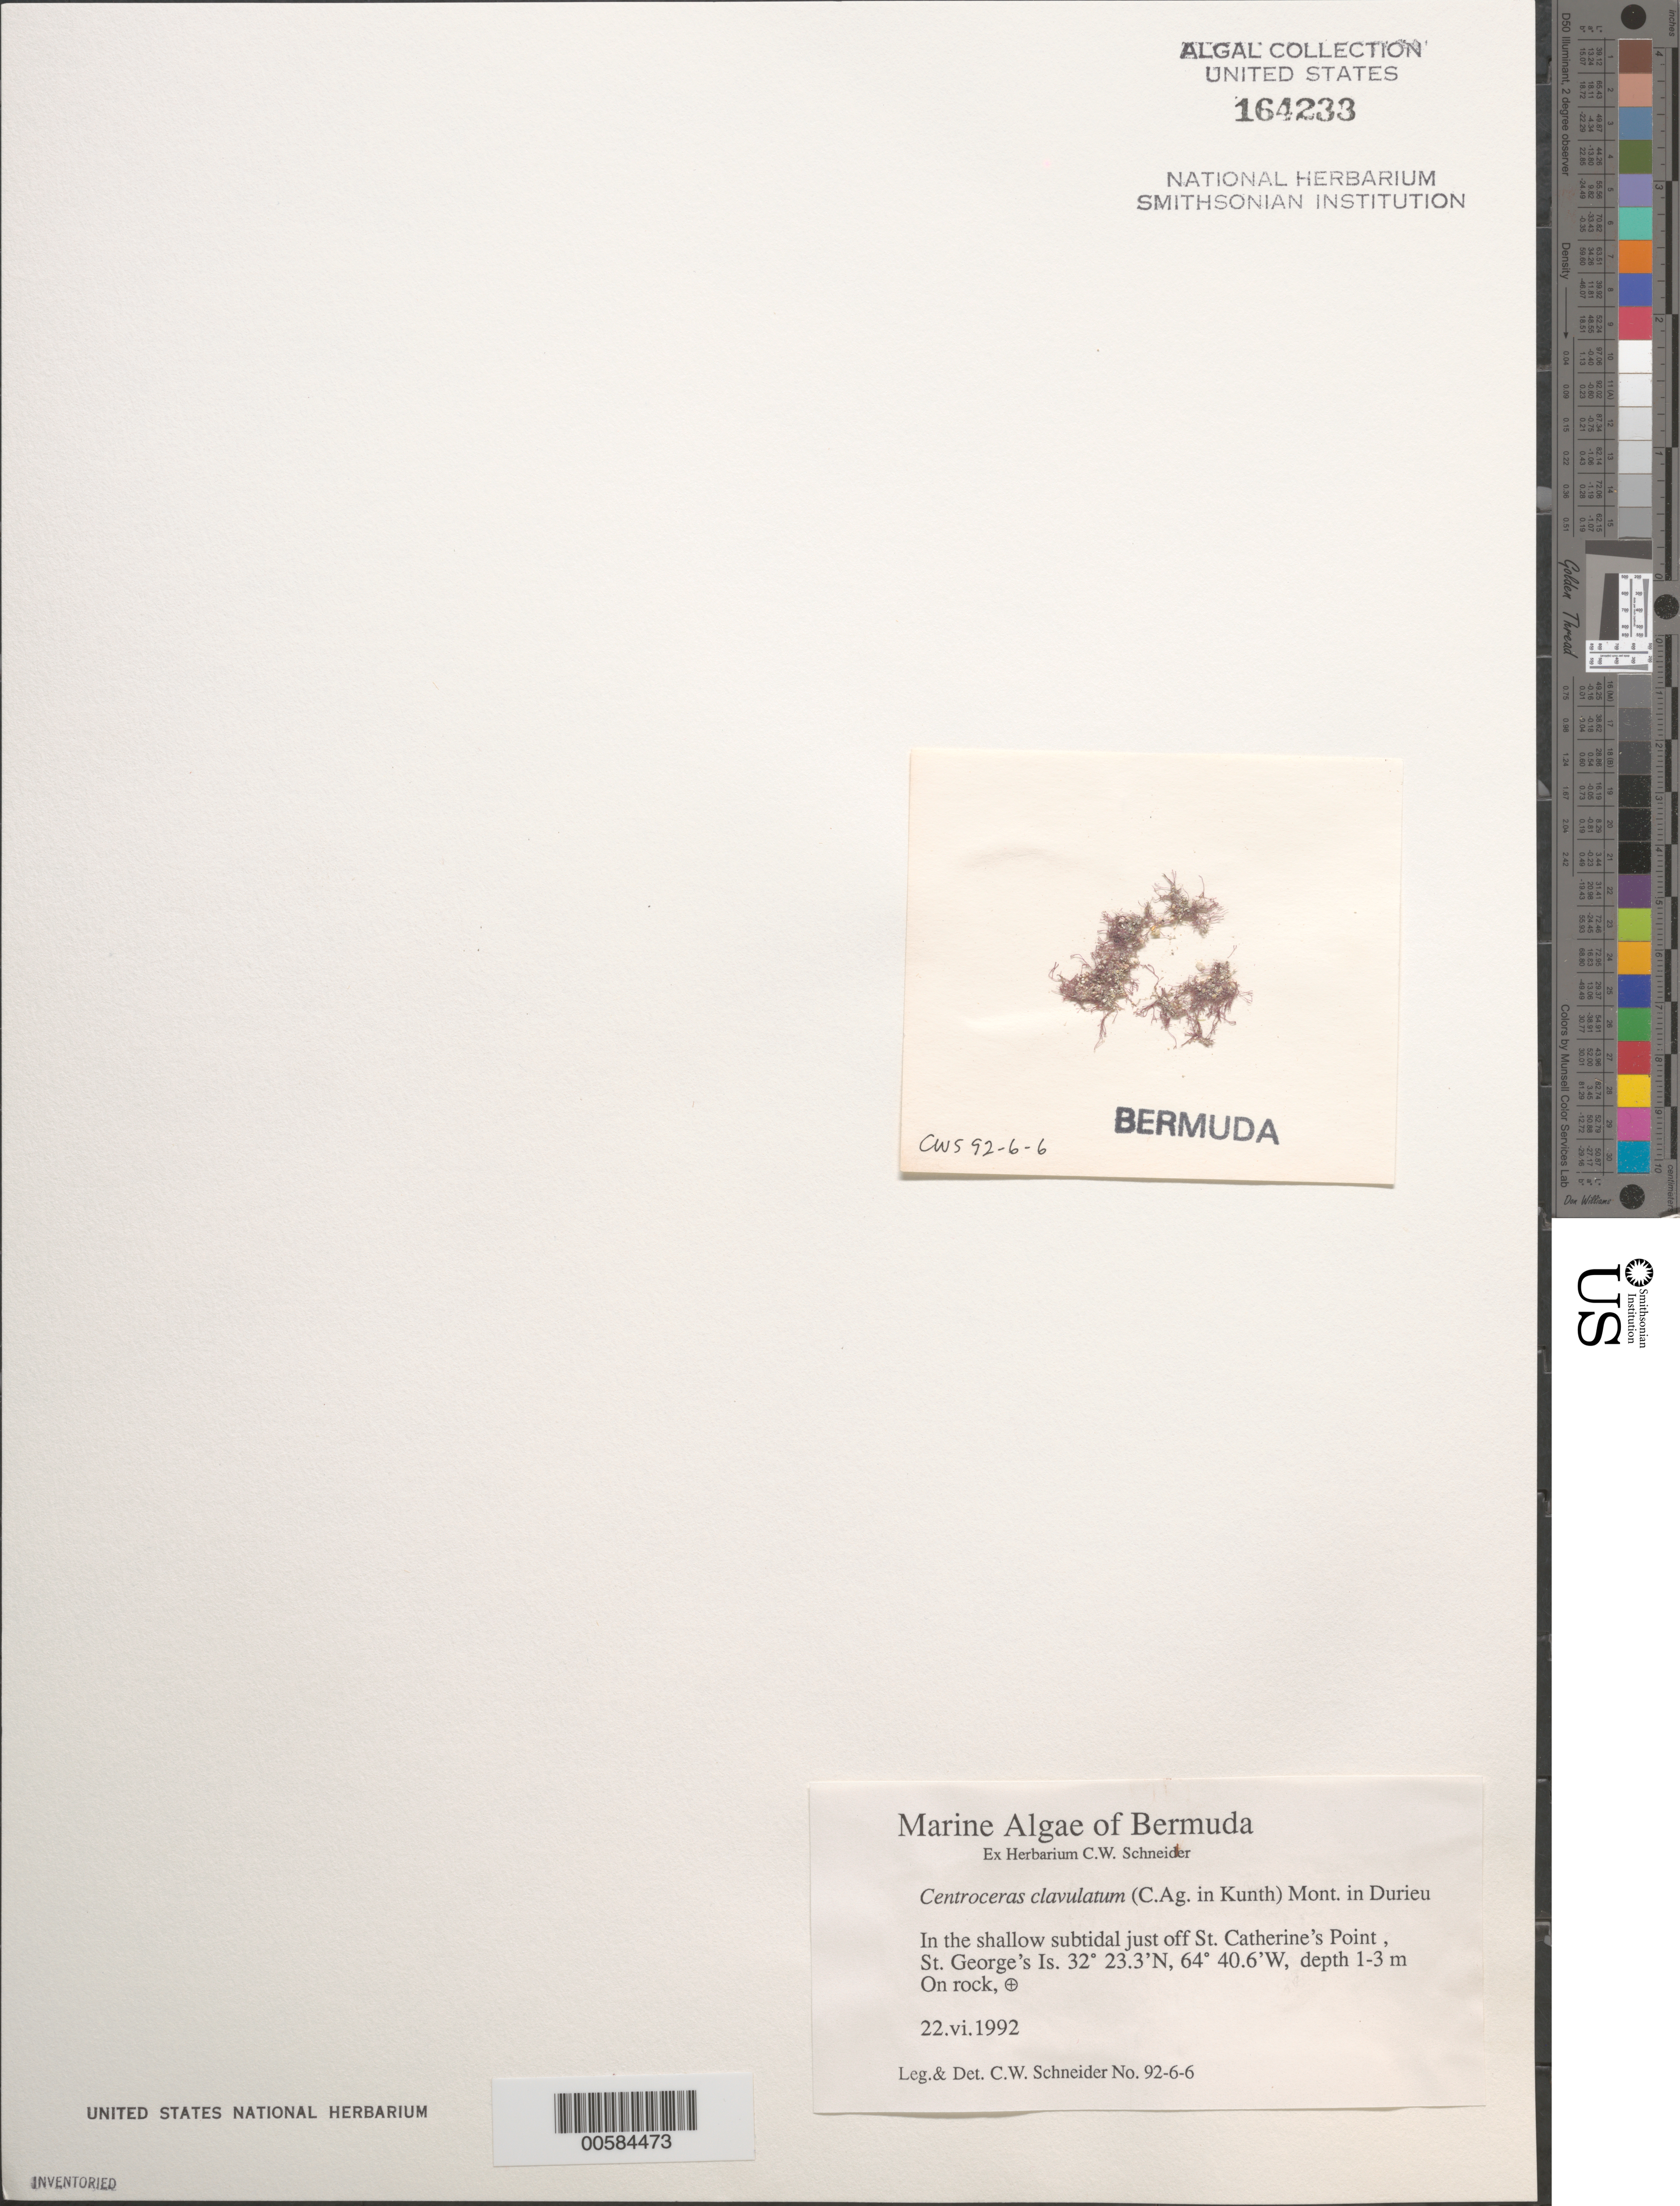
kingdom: Plantae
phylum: Rhodophyta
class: Florideophyceae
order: Ceramiales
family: Ceramiaceae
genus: Centroceras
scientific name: Centroceras clavulatum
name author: (C. Agardh) Mont.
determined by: Schneider, C. W.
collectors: C. W. Schneider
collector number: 92-6-6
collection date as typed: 22 Jun 1992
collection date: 1992-06-22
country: Bermuda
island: St. George's Island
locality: Off St. Catherine's Point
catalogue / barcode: US 164233